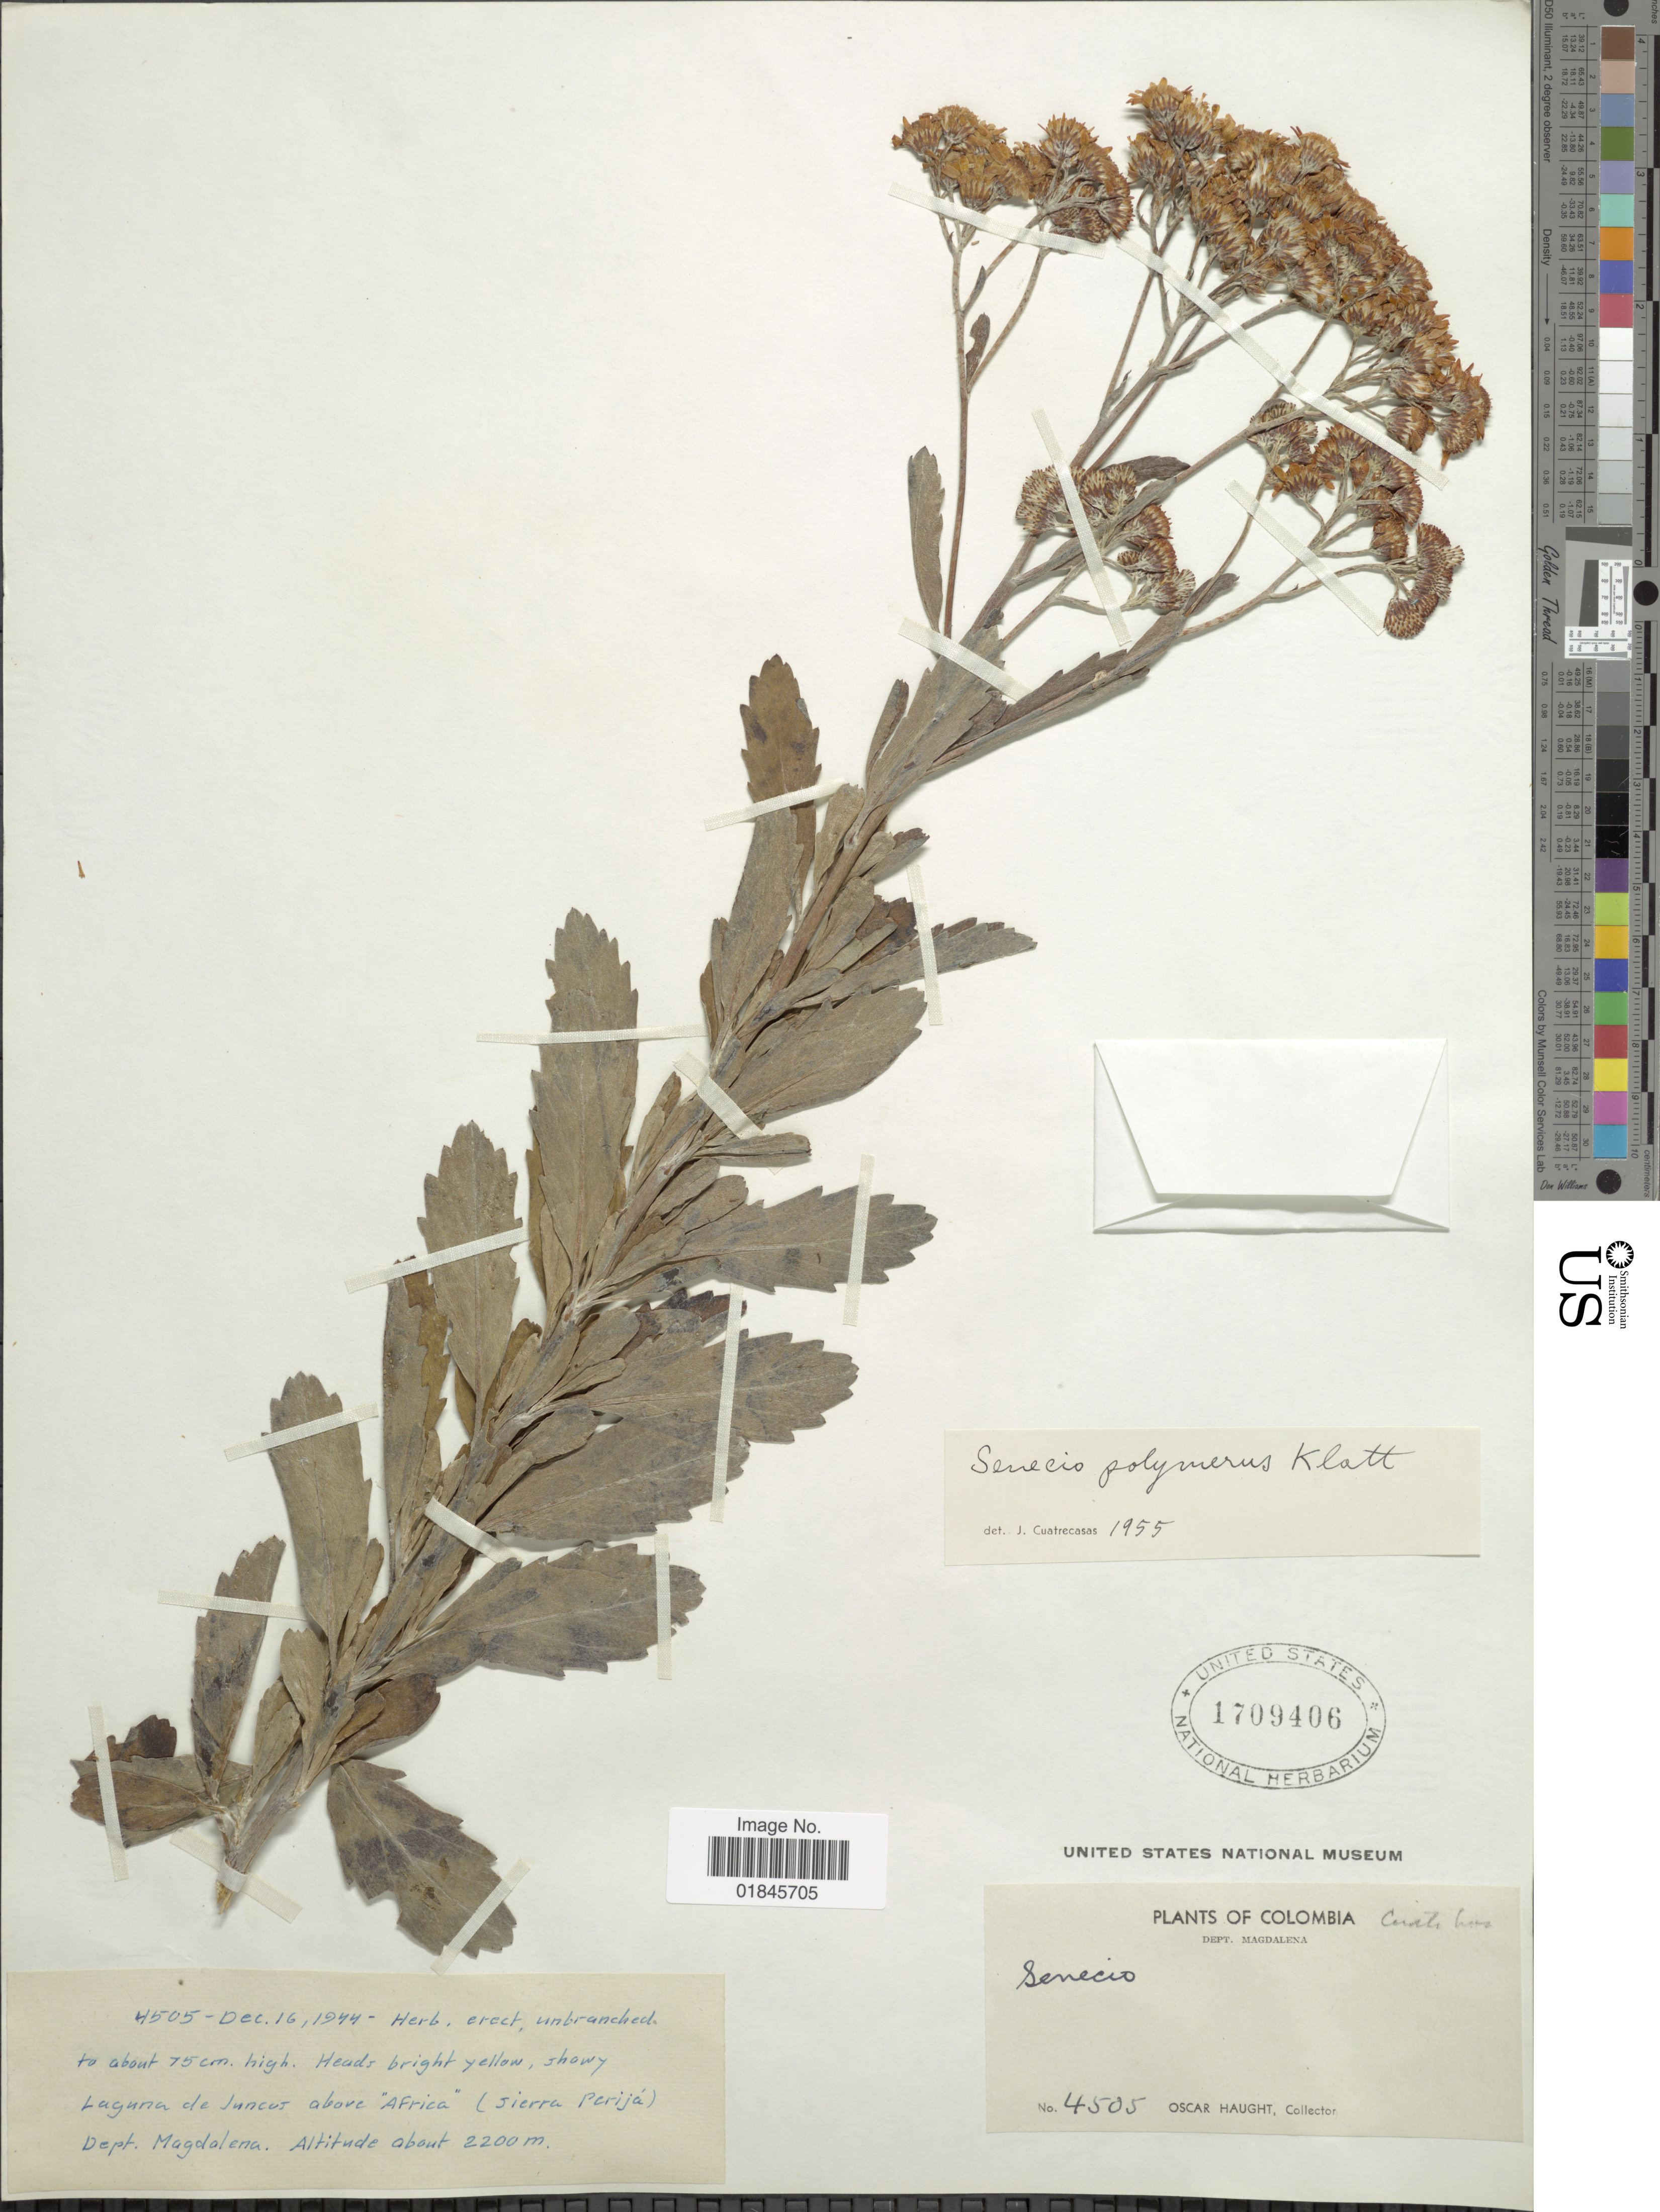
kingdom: Plantae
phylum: Tracheophyta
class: Magnoliopsida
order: Asterales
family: Asteraceae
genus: Pentacalia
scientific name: Pentacalia polymera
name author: (Klatt) Cuatrec.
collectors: O. L. Haught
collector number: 4505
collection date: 1944-12-16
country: Colombia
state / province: Magdalena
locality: Laguna de Juncus above "Africa" (Sierra Perijá)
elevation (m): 2200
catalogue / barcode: US 1709406